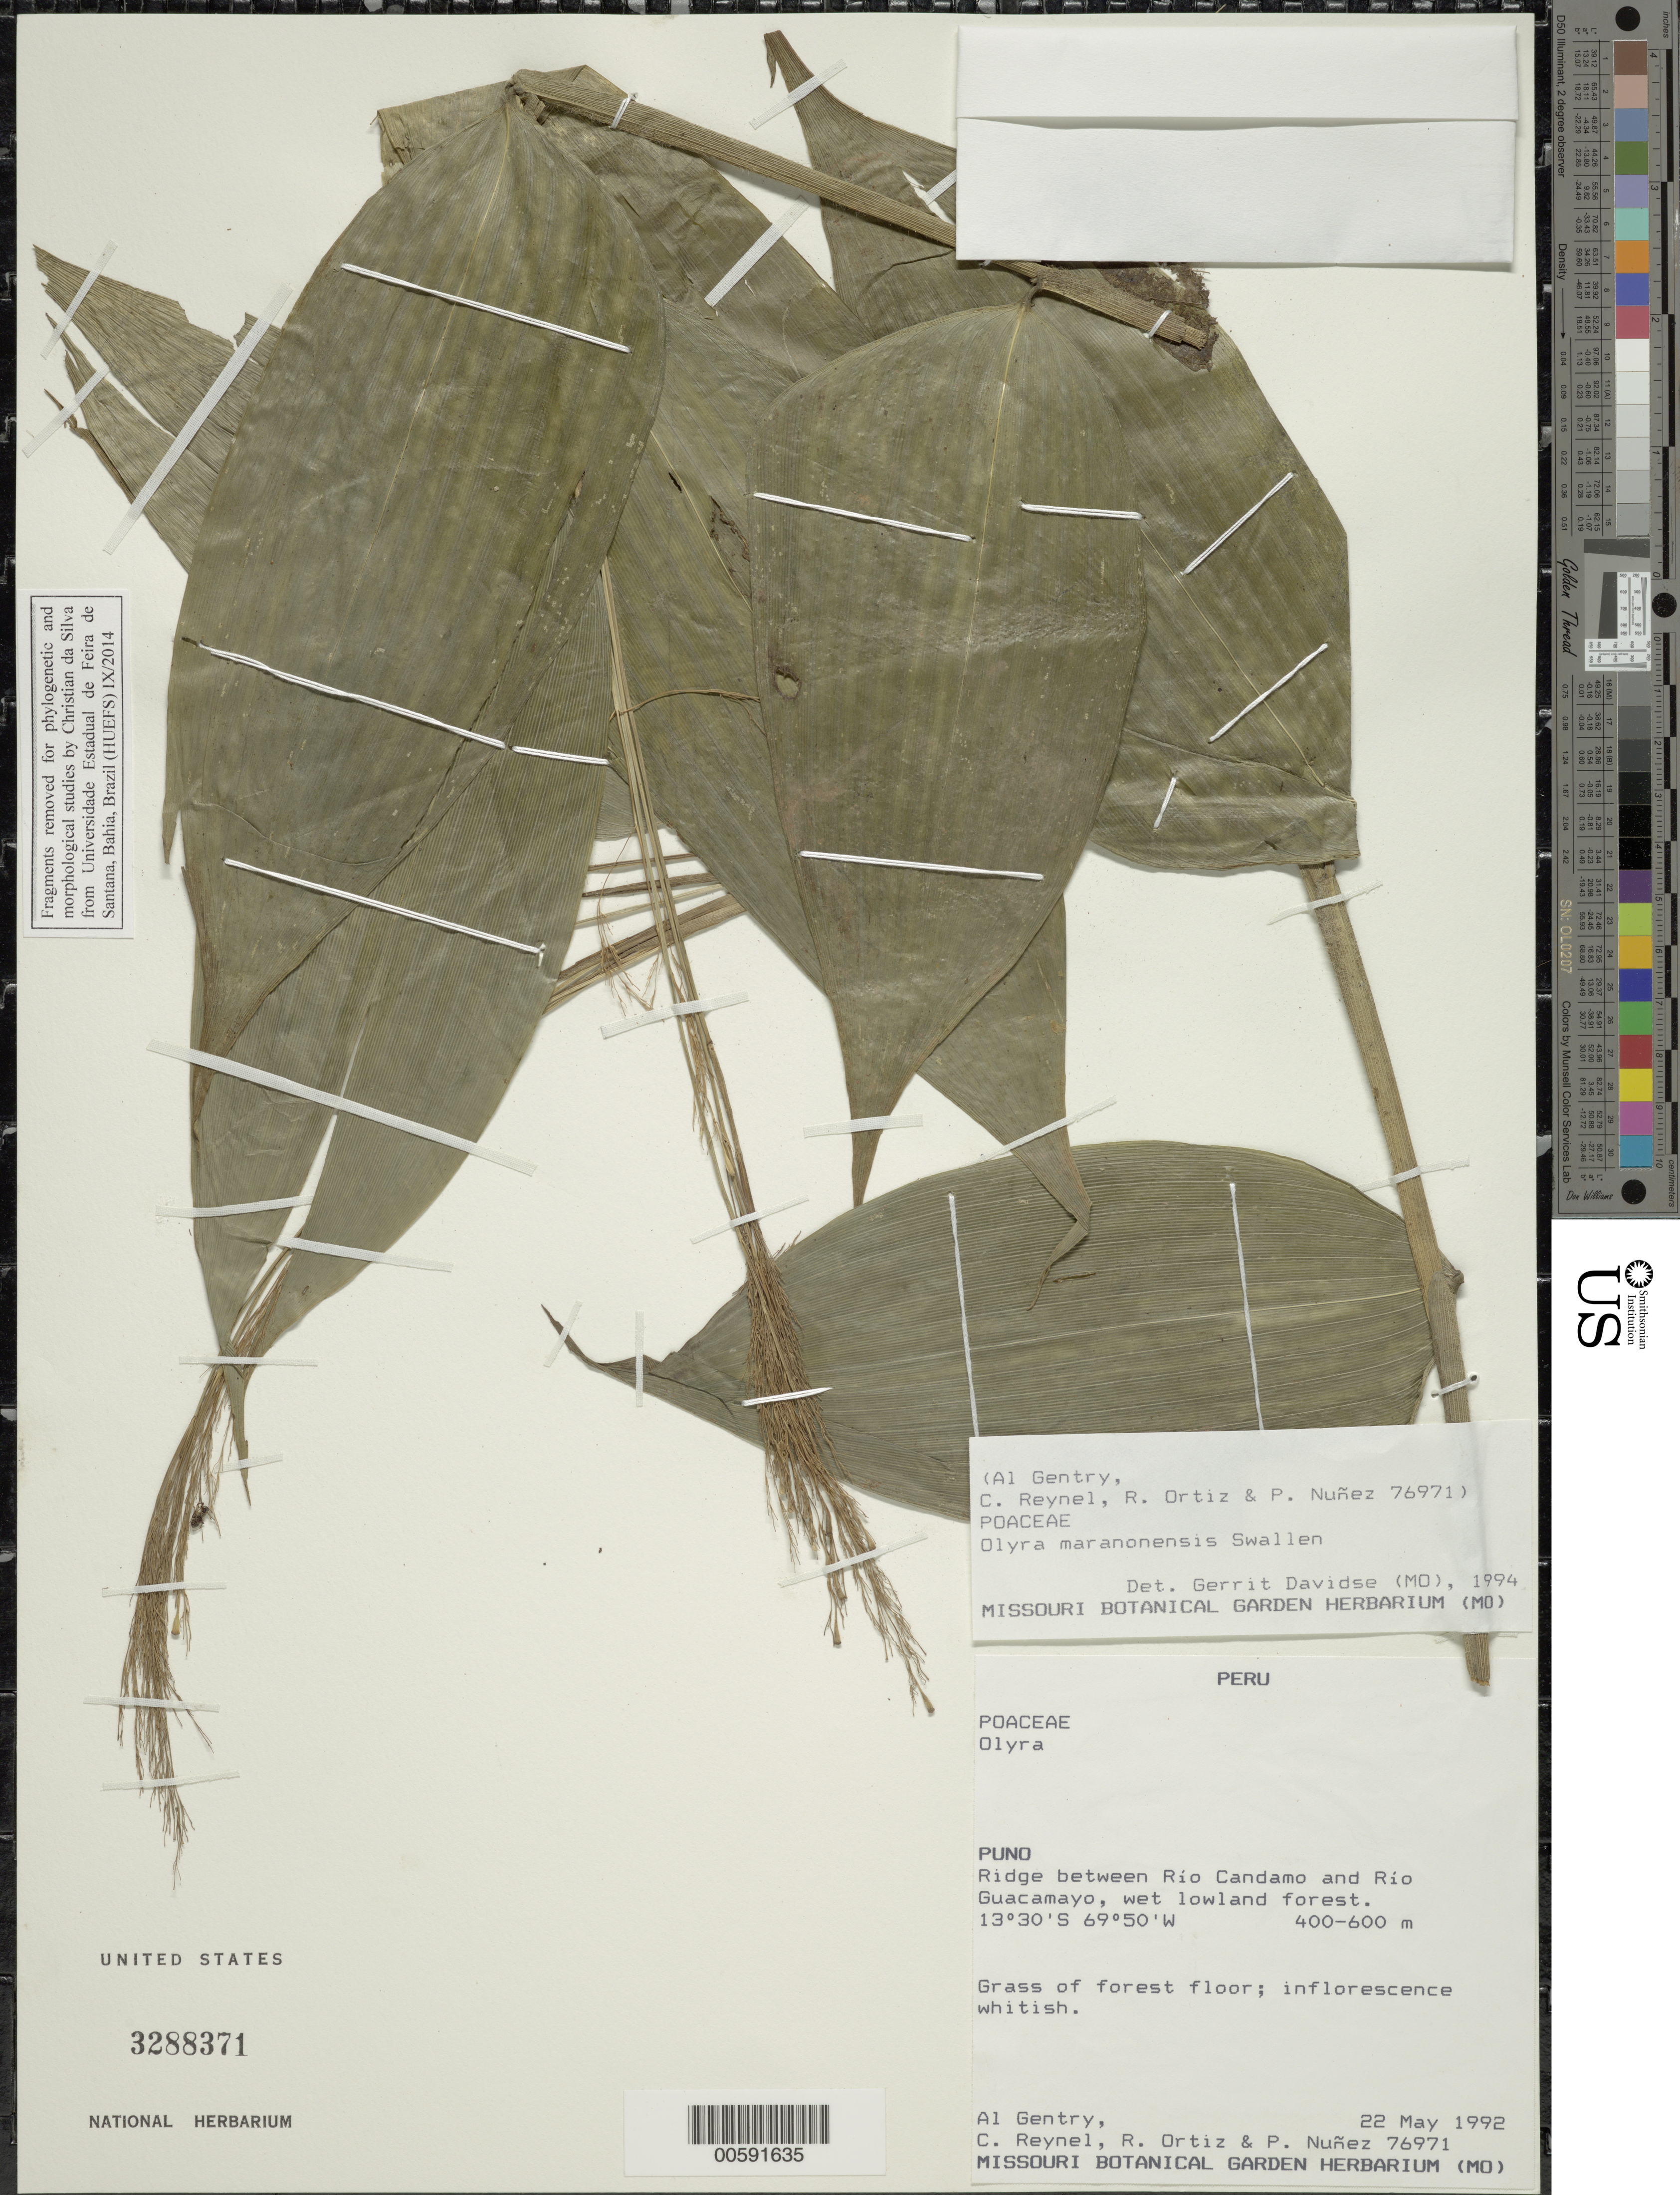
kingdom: Plantae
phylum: Tracheophyta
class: Liliopsida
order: Poales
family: Poaceae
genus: Olyra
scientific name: Olyra maranonensis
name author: Swallen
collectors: A. H. Gentry, C. Reynel, R. del C. Ortiz & P. Nuñez V.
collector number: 76971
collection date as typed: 22 May 1992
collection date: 1992-05-22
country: Peru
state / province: Puno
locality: Between rio candamo and rio guacamayo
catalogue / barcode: US 3288371